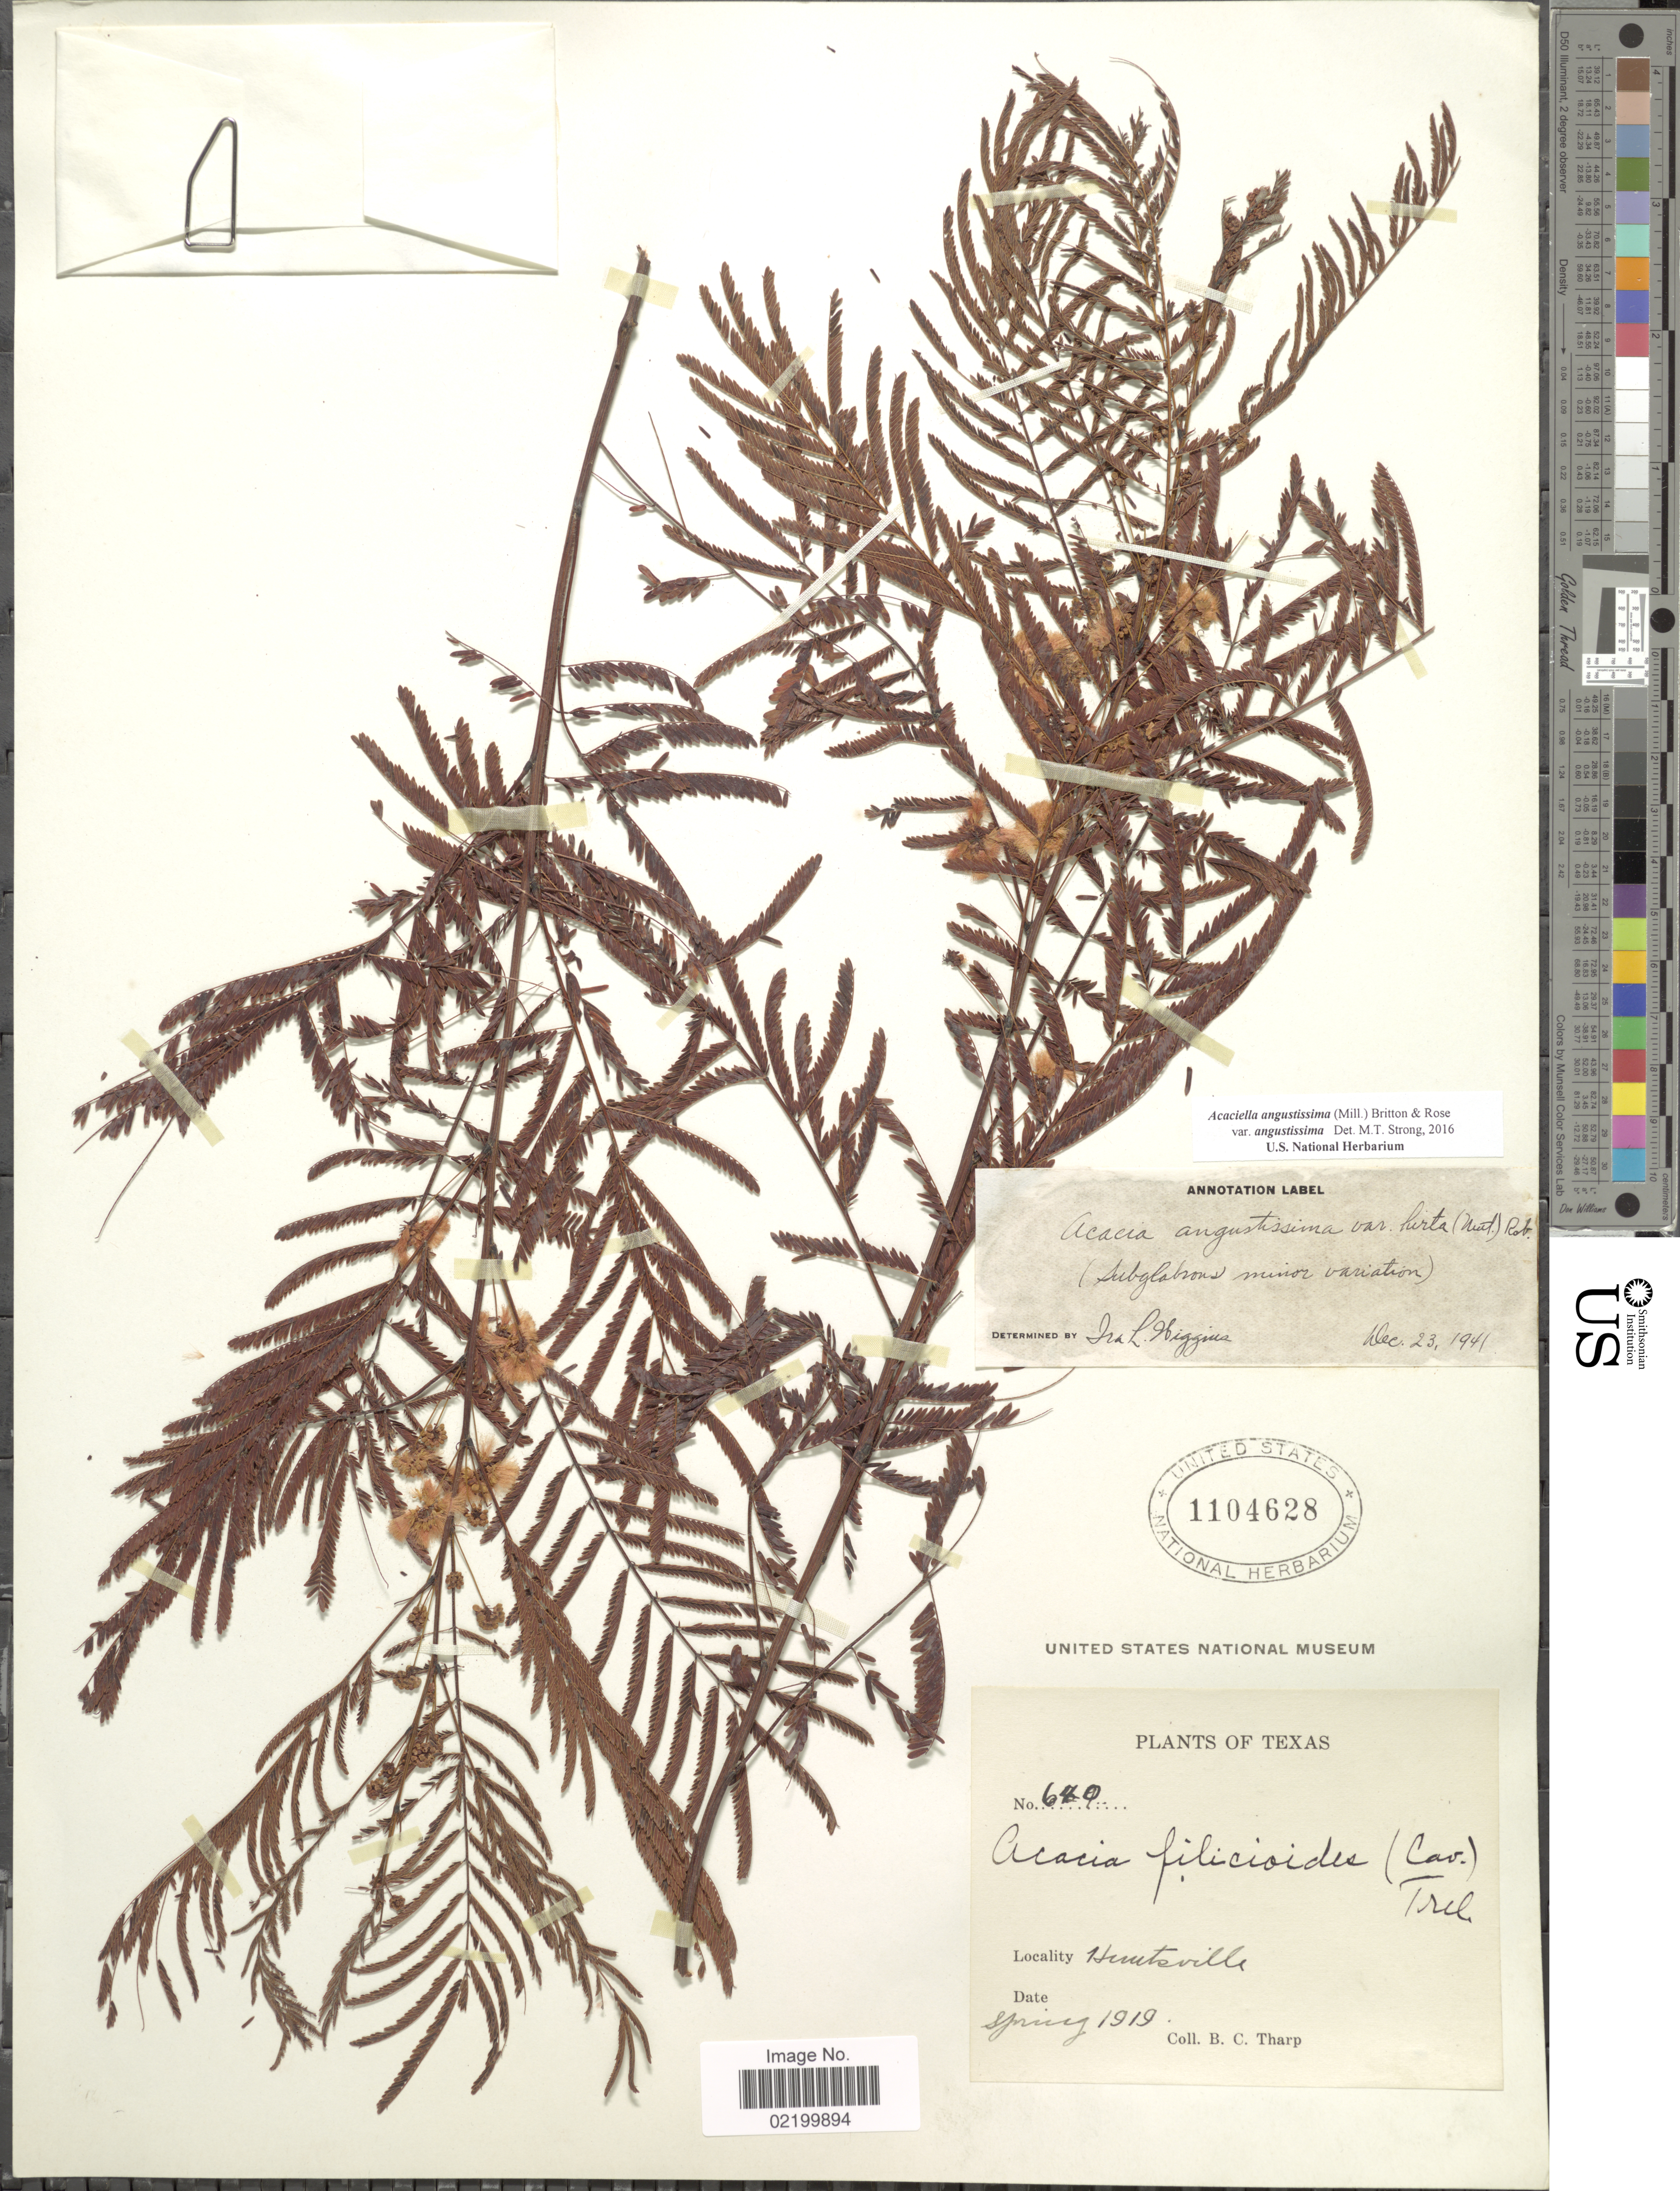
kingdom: Plantae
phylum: Tracheophyta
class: Magnoliopsida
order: Fabales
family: Fabaceae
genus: Acaciella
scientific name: Acaciella angustissima var. angustissima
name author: (Mill.) Britton & Rose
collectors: B. C. Tharp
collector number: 640*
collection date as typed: Spring 1919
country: United States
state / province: Texas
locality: Huntsville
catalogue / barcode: US 1104628